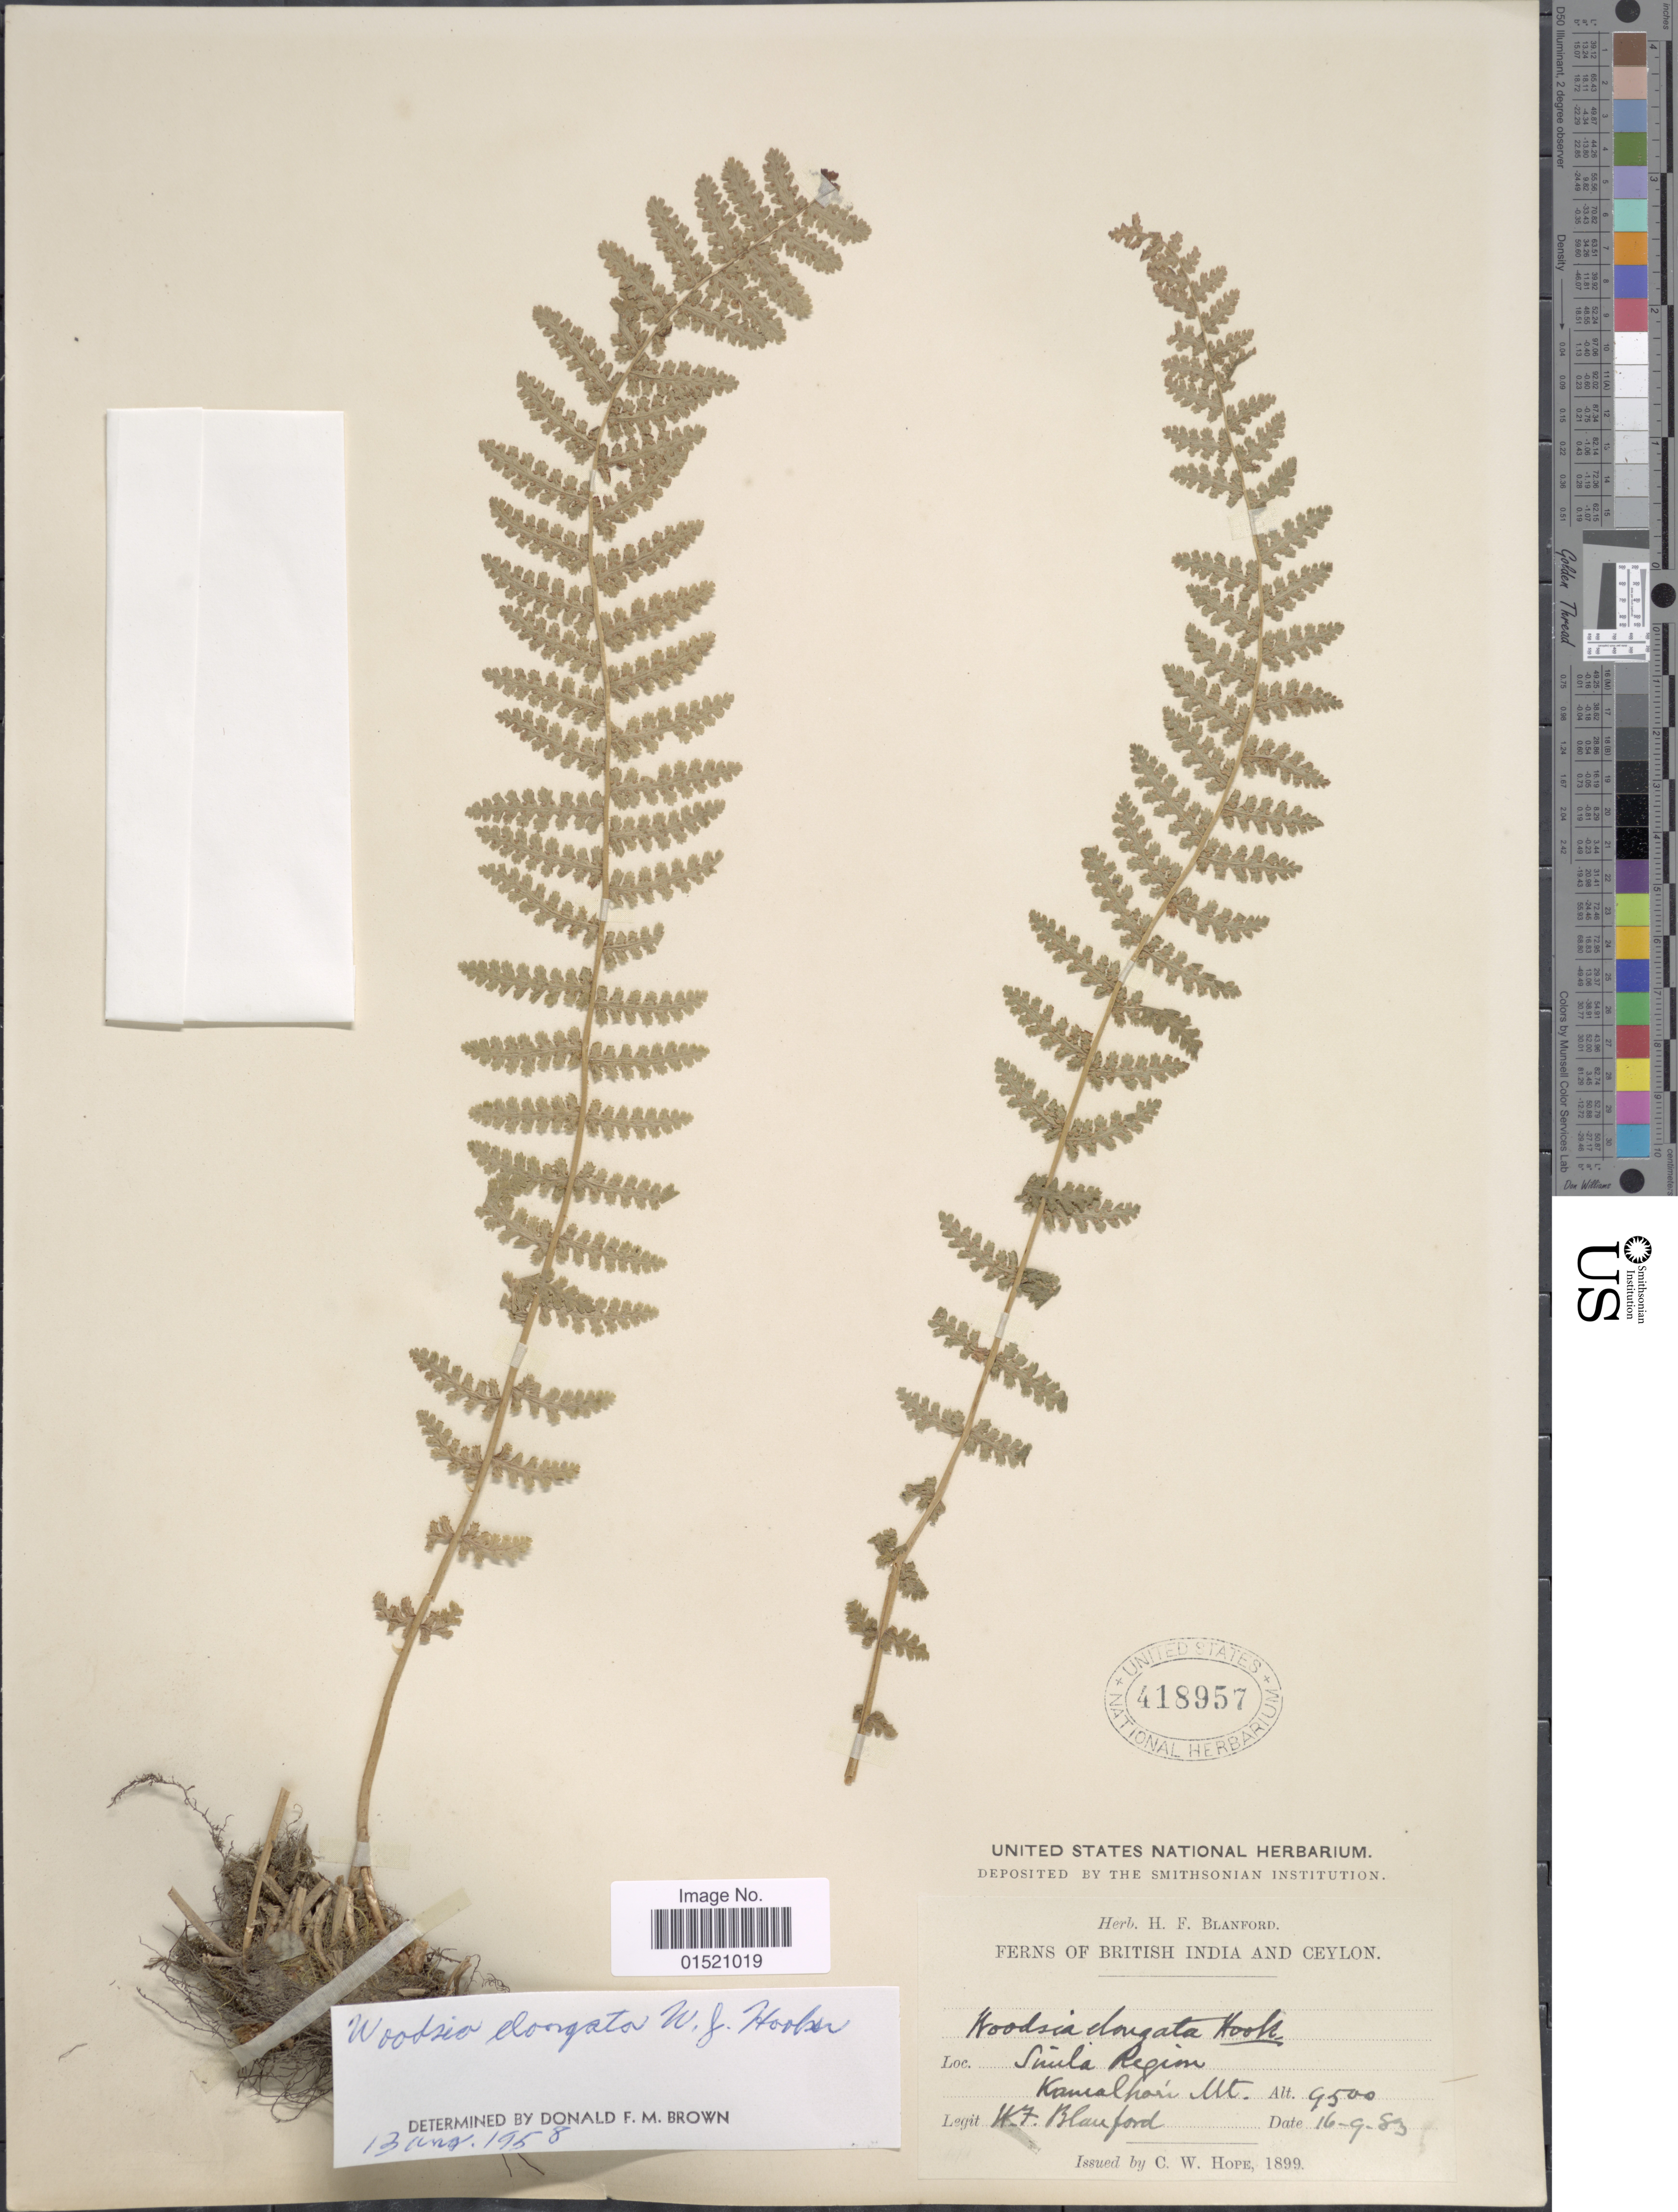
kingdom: Plantae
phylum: Tracheophyta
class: Polypodiopsida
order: Polypodiales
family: Woodsiaceae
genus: Woodsia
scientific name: Woodsia elongata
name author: Hook.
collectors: H. Blanford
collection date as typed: Transcribed d/m/y: 16/9/83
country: India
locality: British India and Ceylon, Simla region Kamalhori Mt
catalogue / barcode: US 418957